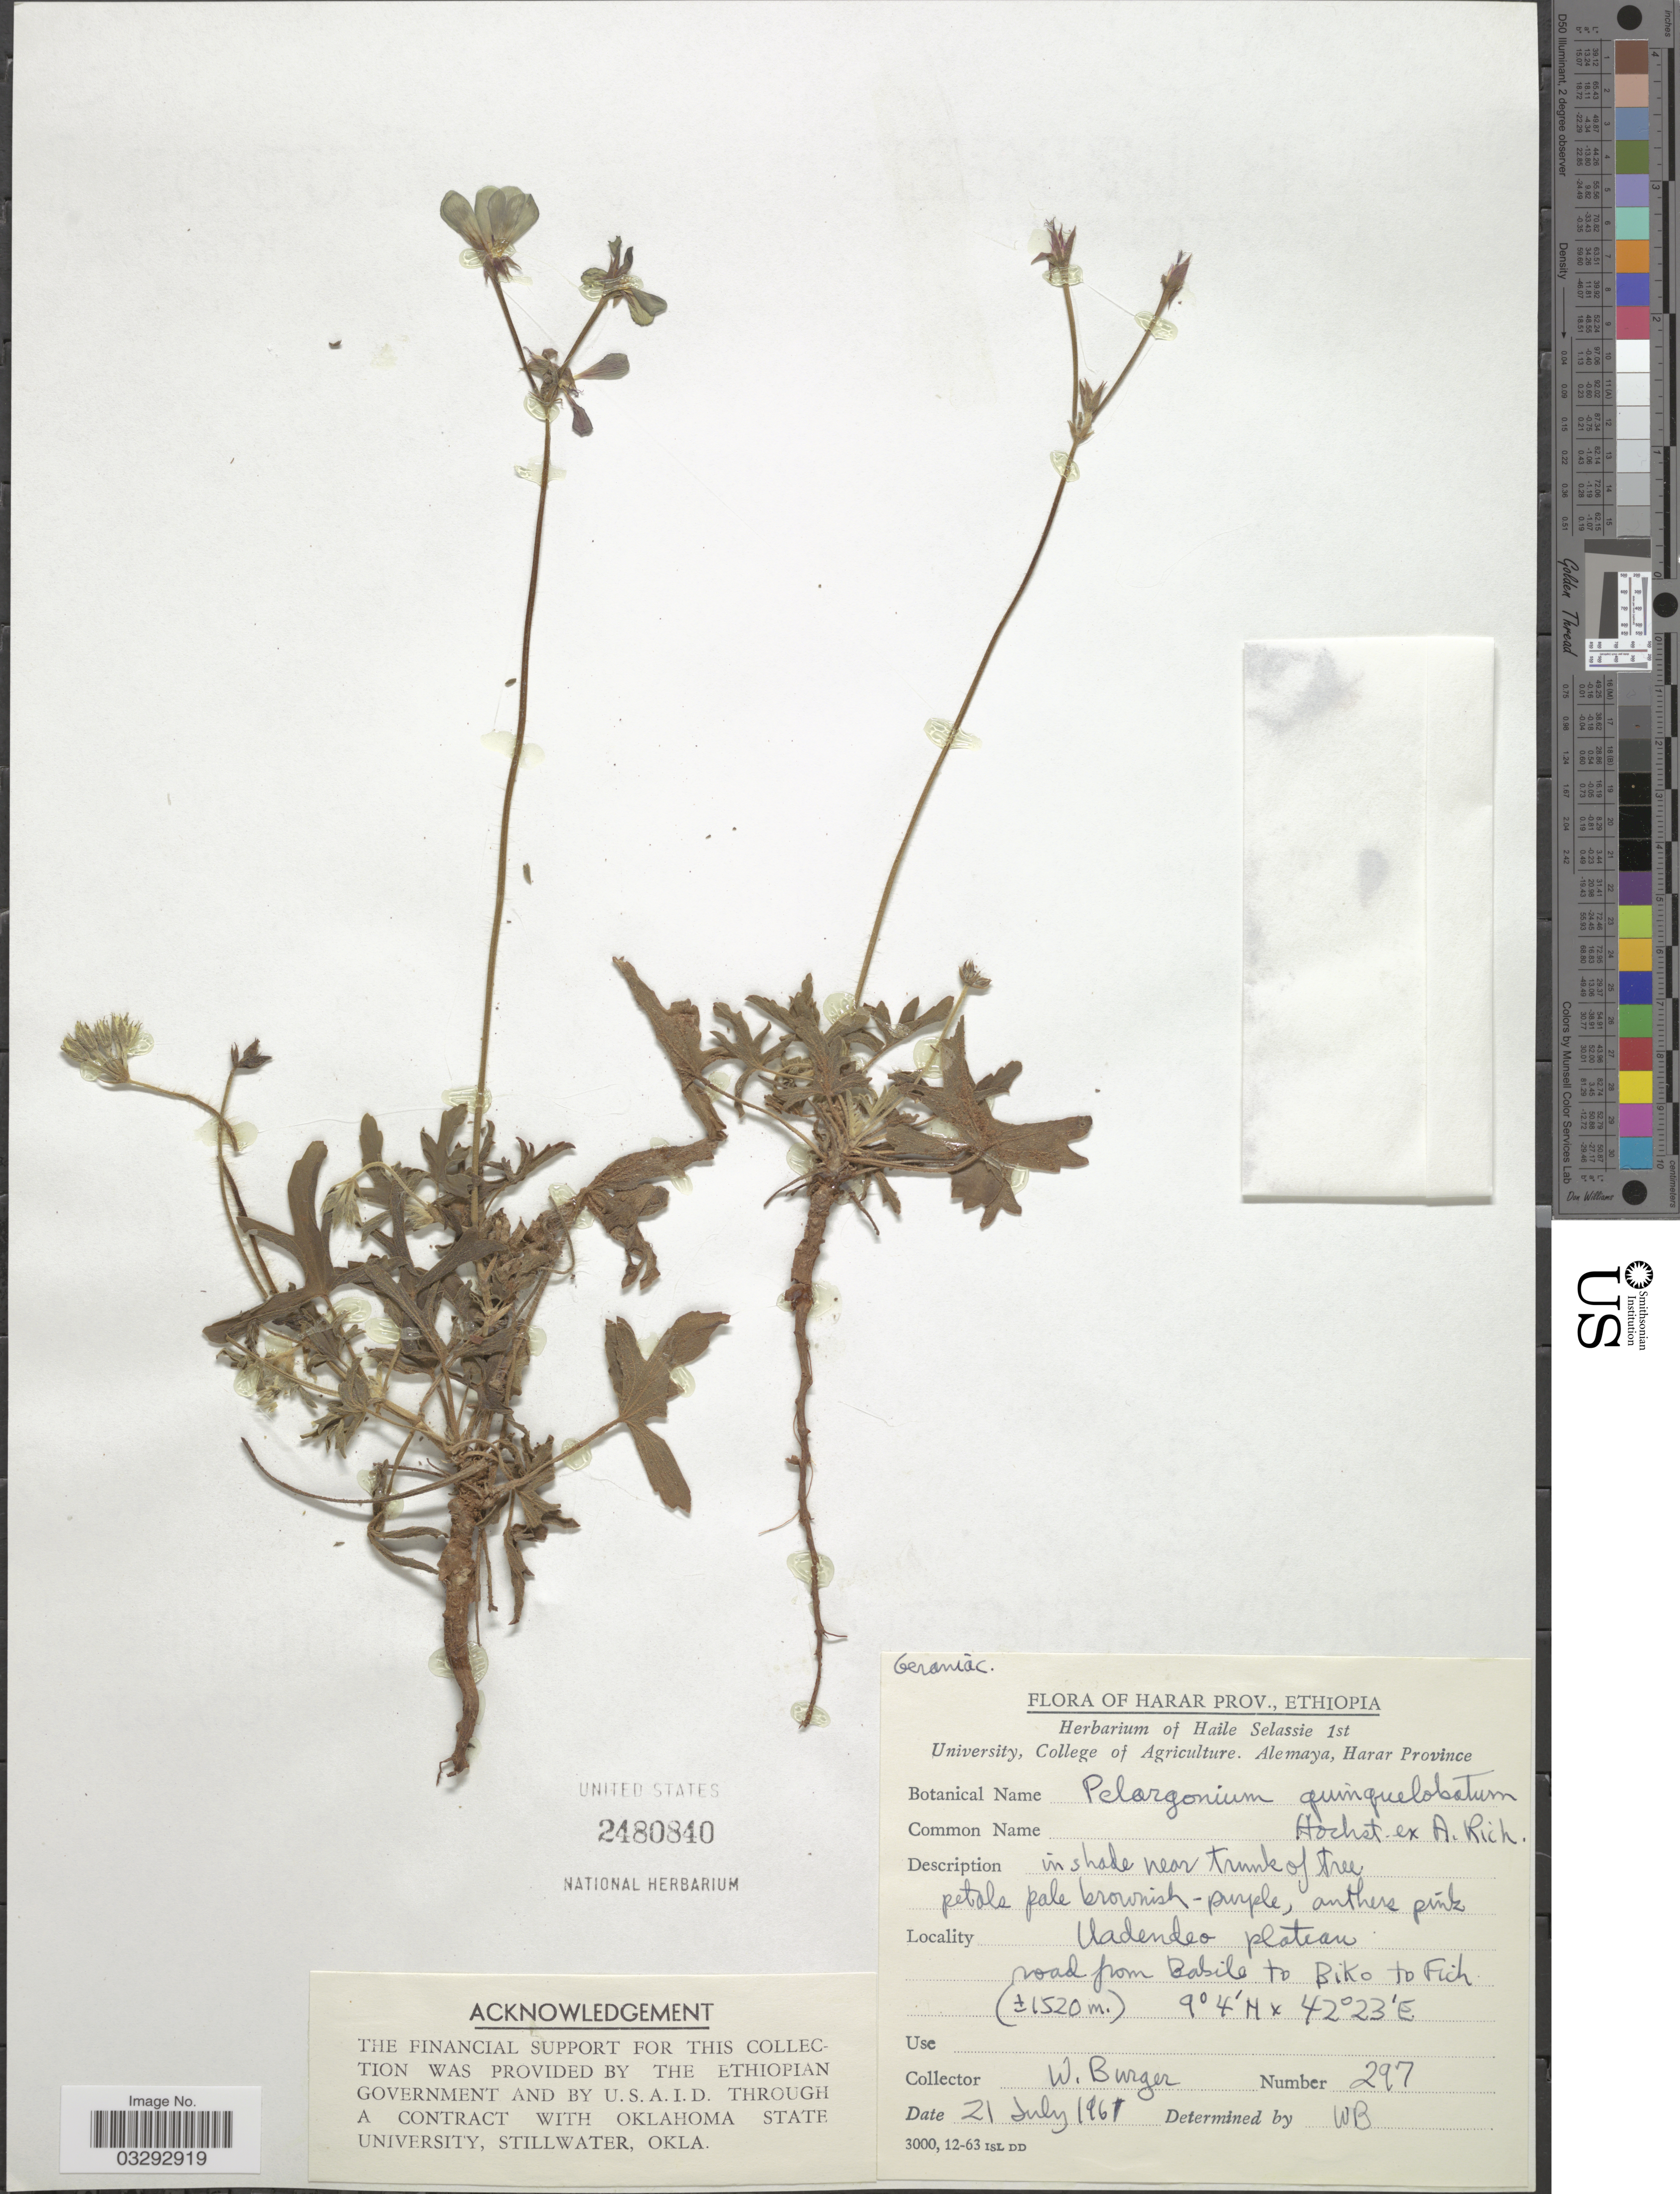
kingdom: Plantae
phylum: Tracheophyta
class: Magnoliopsida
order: Geraniales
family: Geraniaceae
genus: Pelargonium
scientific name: Pelargonium quinquelobatum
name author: Hochst. ex Rich.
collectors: W. Burger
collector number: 297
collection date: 1961-07-21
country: Ethiopia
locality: Harar Prov., Uadendeo Plateau road from Basile [interpreted] to Biko to Fich.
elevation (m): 1520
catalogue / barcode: US 2480840